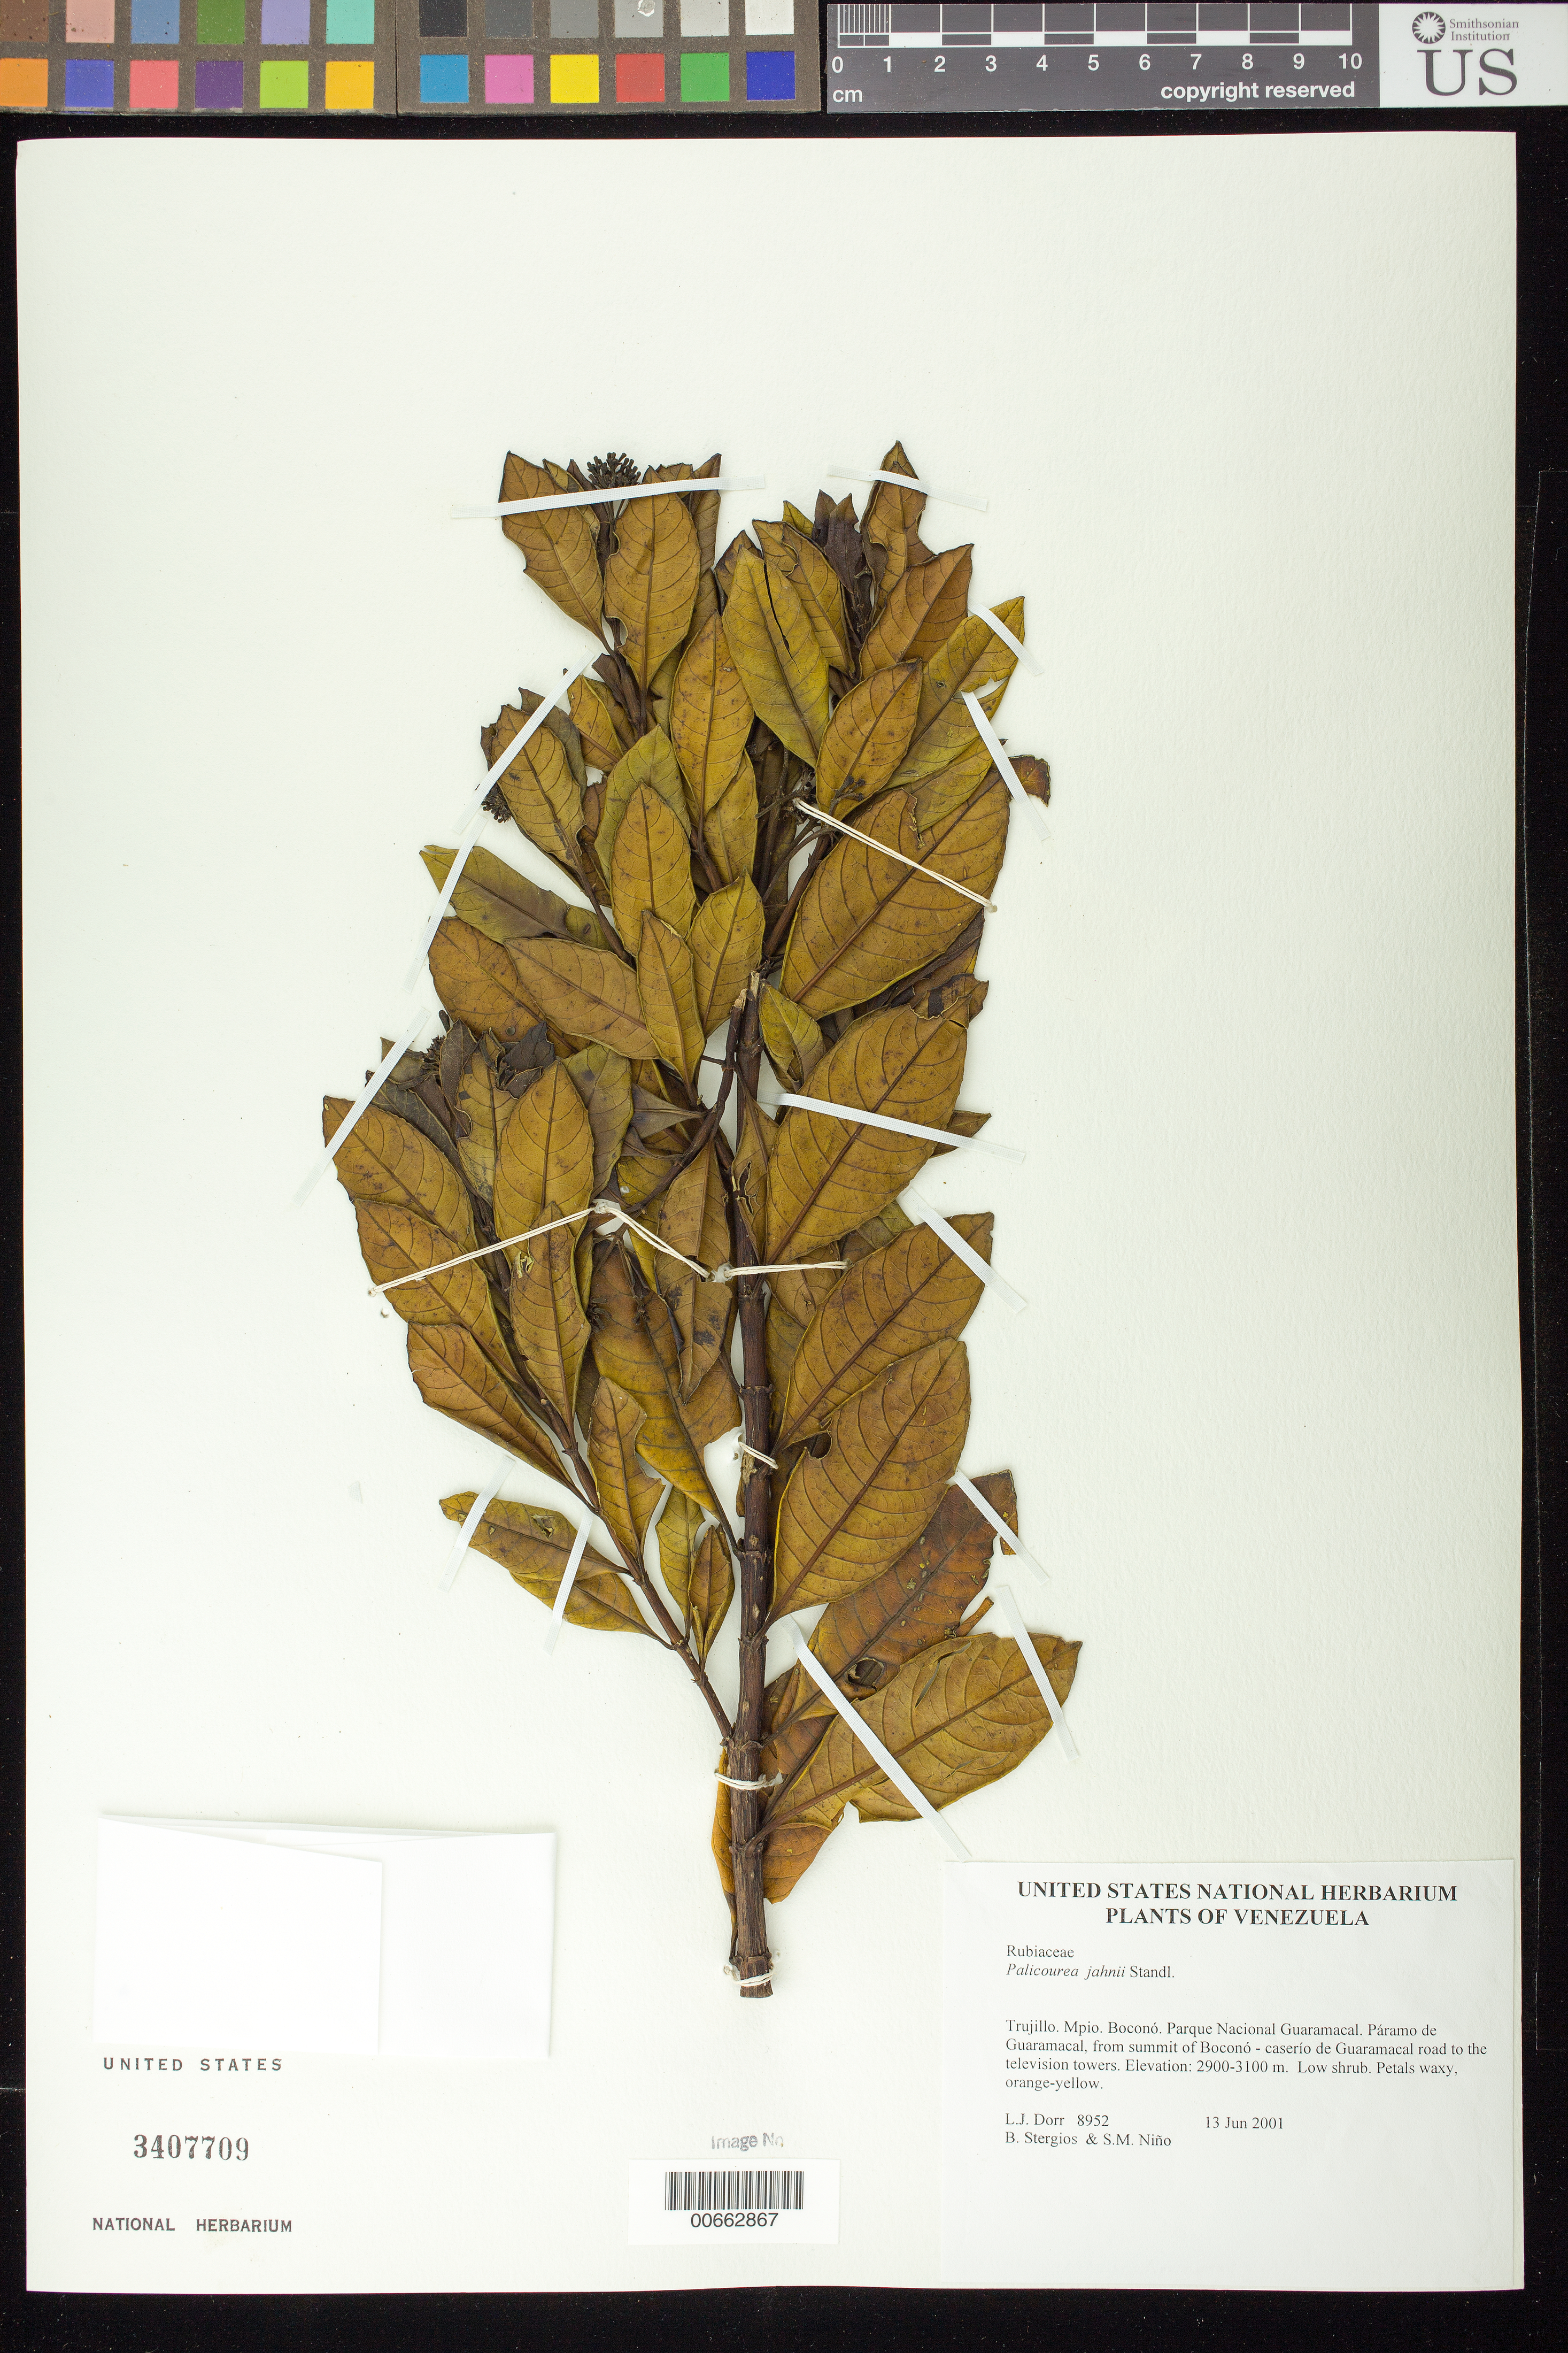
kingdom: Plantae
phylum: Tracheophyta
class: Magnoliopsida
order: Gentianales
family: Rubiaceae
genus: Palicourea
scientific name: Palicourea jahnii Standl.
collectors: L. J. Dorr, B. G. Stergios & S. M. Niño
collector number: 8952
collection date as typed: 13 Jun 2001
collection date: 2001-06-13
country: Venezuela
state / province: Trujillo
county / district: Boconó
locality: Parque Nacional Guaramacal. Páramo de Guaramacal, from summit of Boconó-caserío de Guaramacal road to the television towers.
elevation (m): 2900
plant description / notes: PORT, US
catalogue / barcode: US 3407709